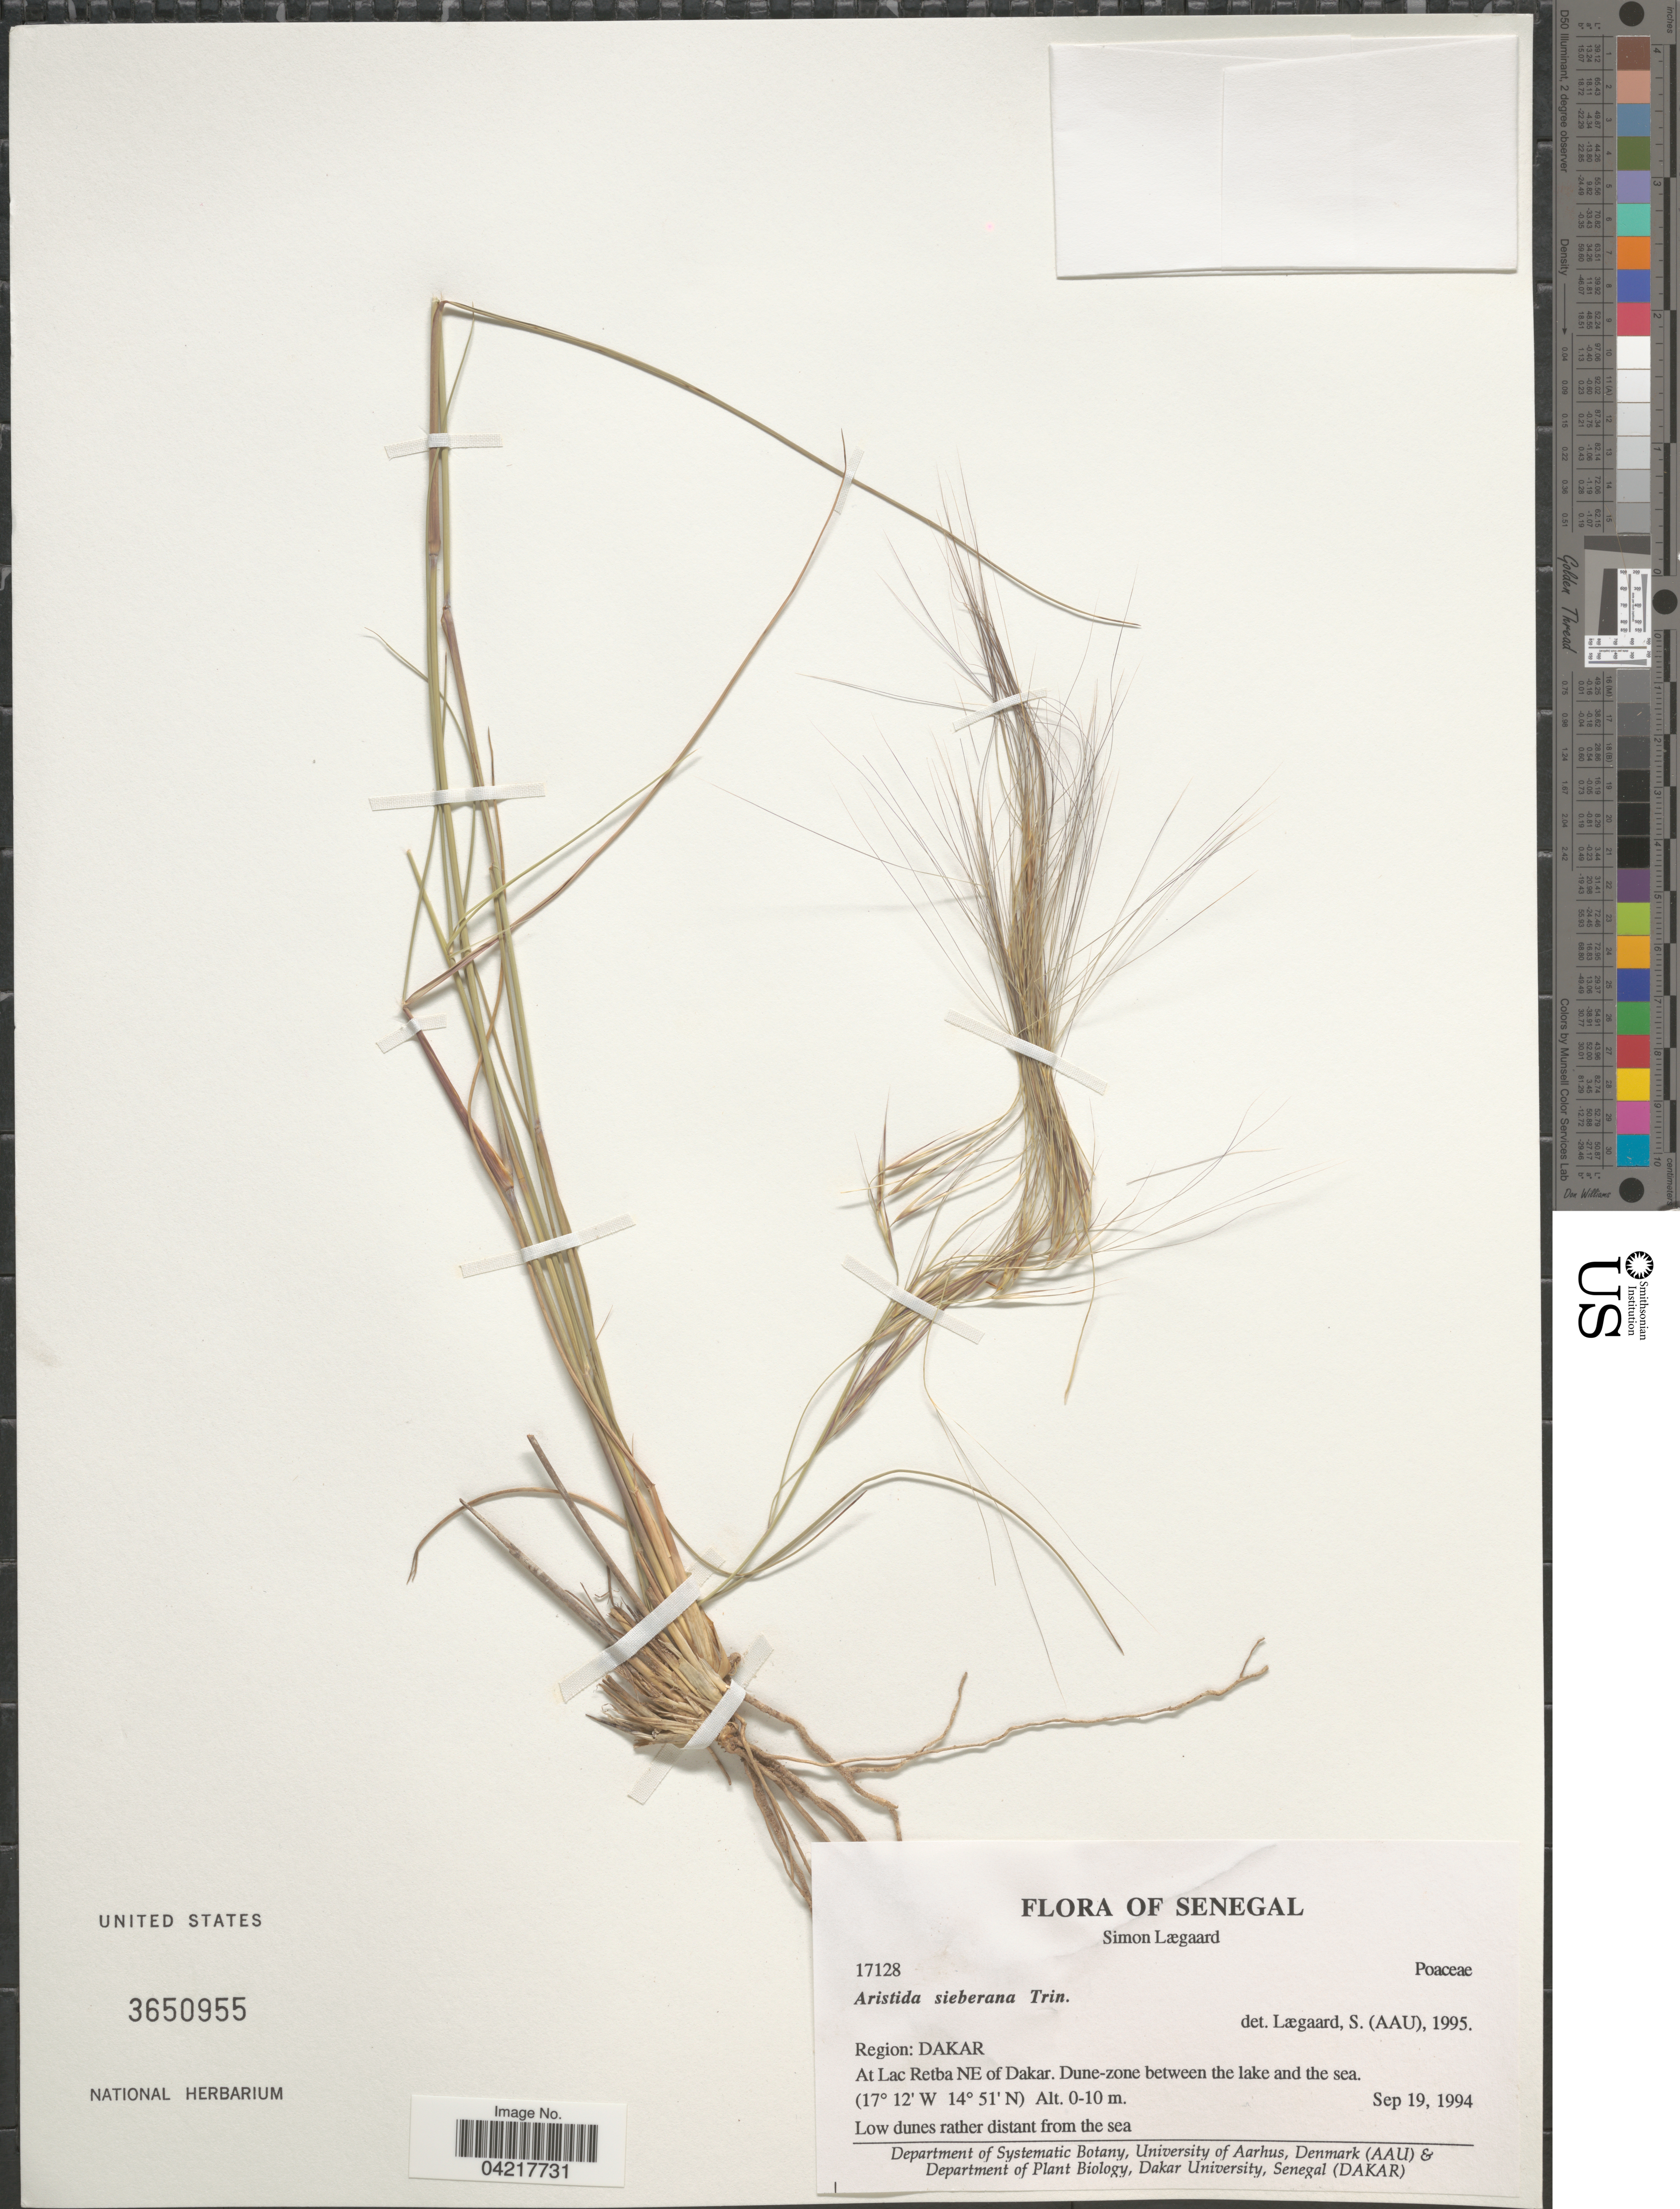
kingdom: Plantae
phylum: Tracheophyta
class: Liliopsida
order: Poales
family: Poaceae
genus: Aristida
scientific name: Aristida sieberiana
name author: Trin. ex Spreng.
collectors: S. Lægaard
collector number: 17128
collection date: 1994-09-19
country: Senegal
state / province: Dakar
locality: Region: Dakar. At Lac Retba NE of Dakar. Dune-zone between the lake and the sea.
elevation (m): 0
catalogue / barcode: US 3650955